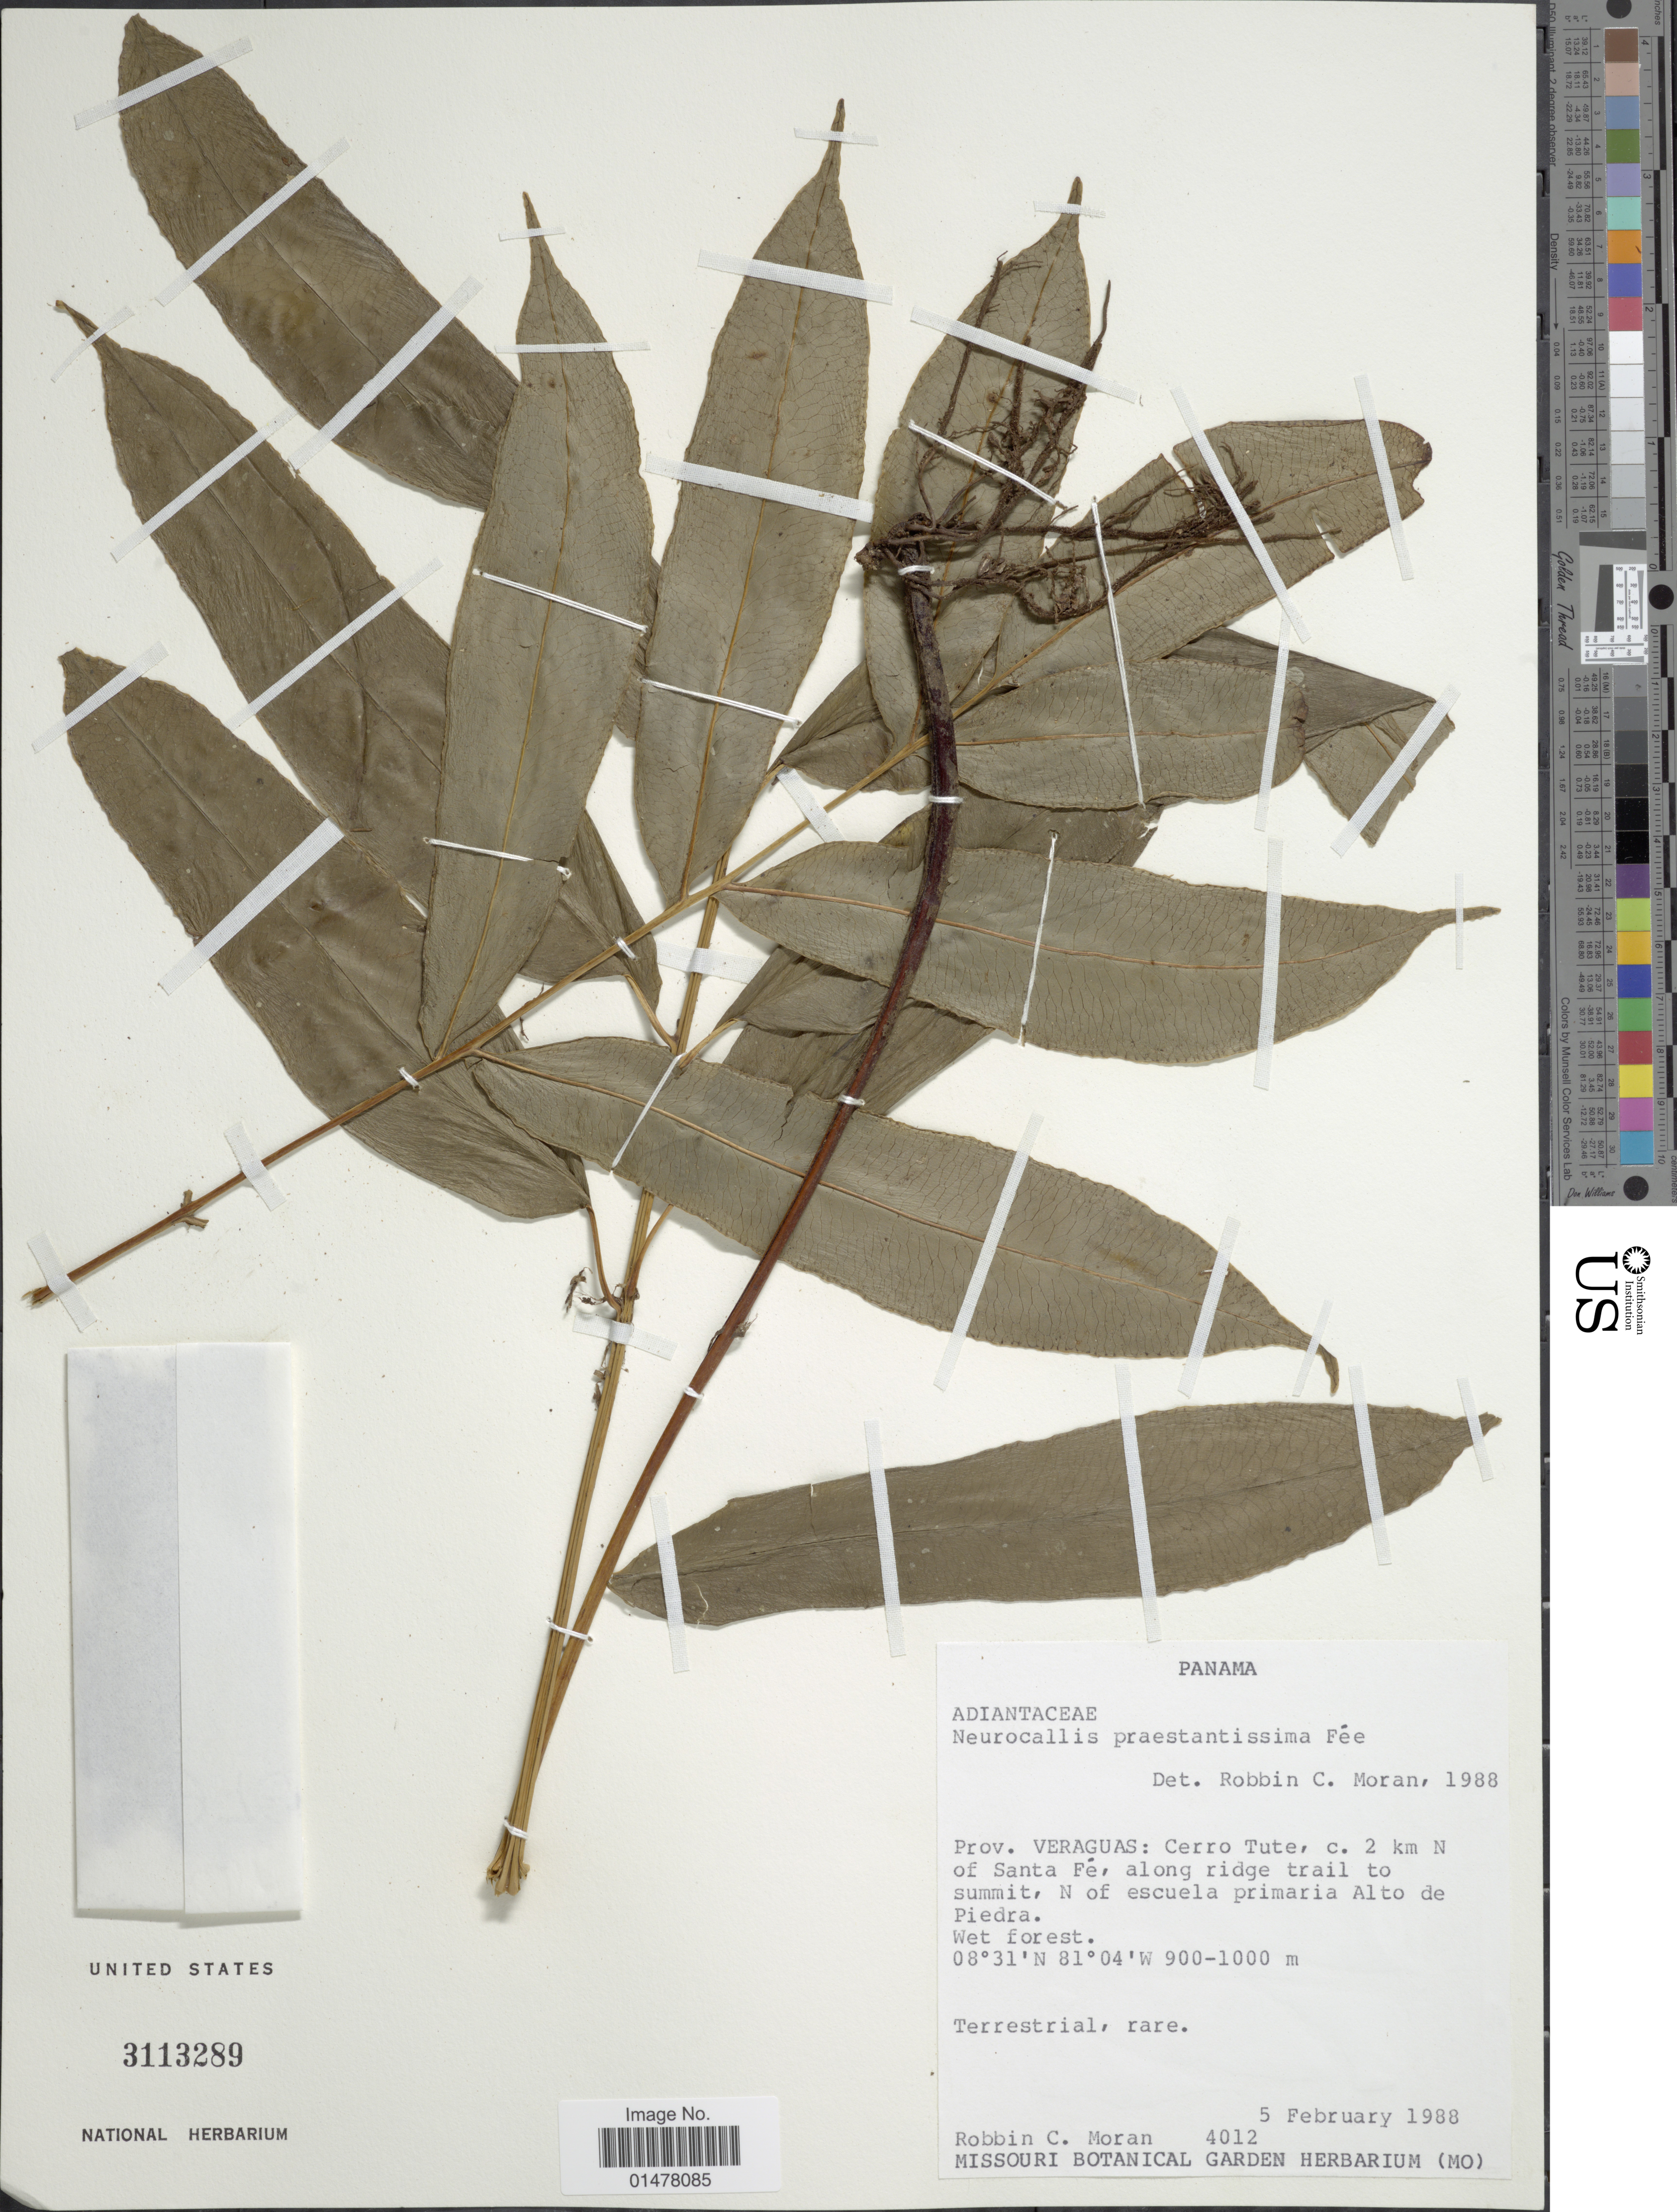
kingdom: Plantae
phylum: Tracheophyta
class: Polypodiopsida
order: Polypodiales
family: Pteridaceae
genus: Pteris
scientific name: Pteris praestantissima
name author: (Bory ex Fée) Christenh.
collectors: R. C. Moran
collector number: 4012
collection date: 1988-02-05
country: Panama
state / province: Veraguas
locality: Panama, Prov. Veraguas: Cerro Tute, c. 2km N of Santa Fé, along ridge trail to summit, N of escuela primaria Alto de Piedra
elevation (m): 900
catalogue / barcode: US 3113289